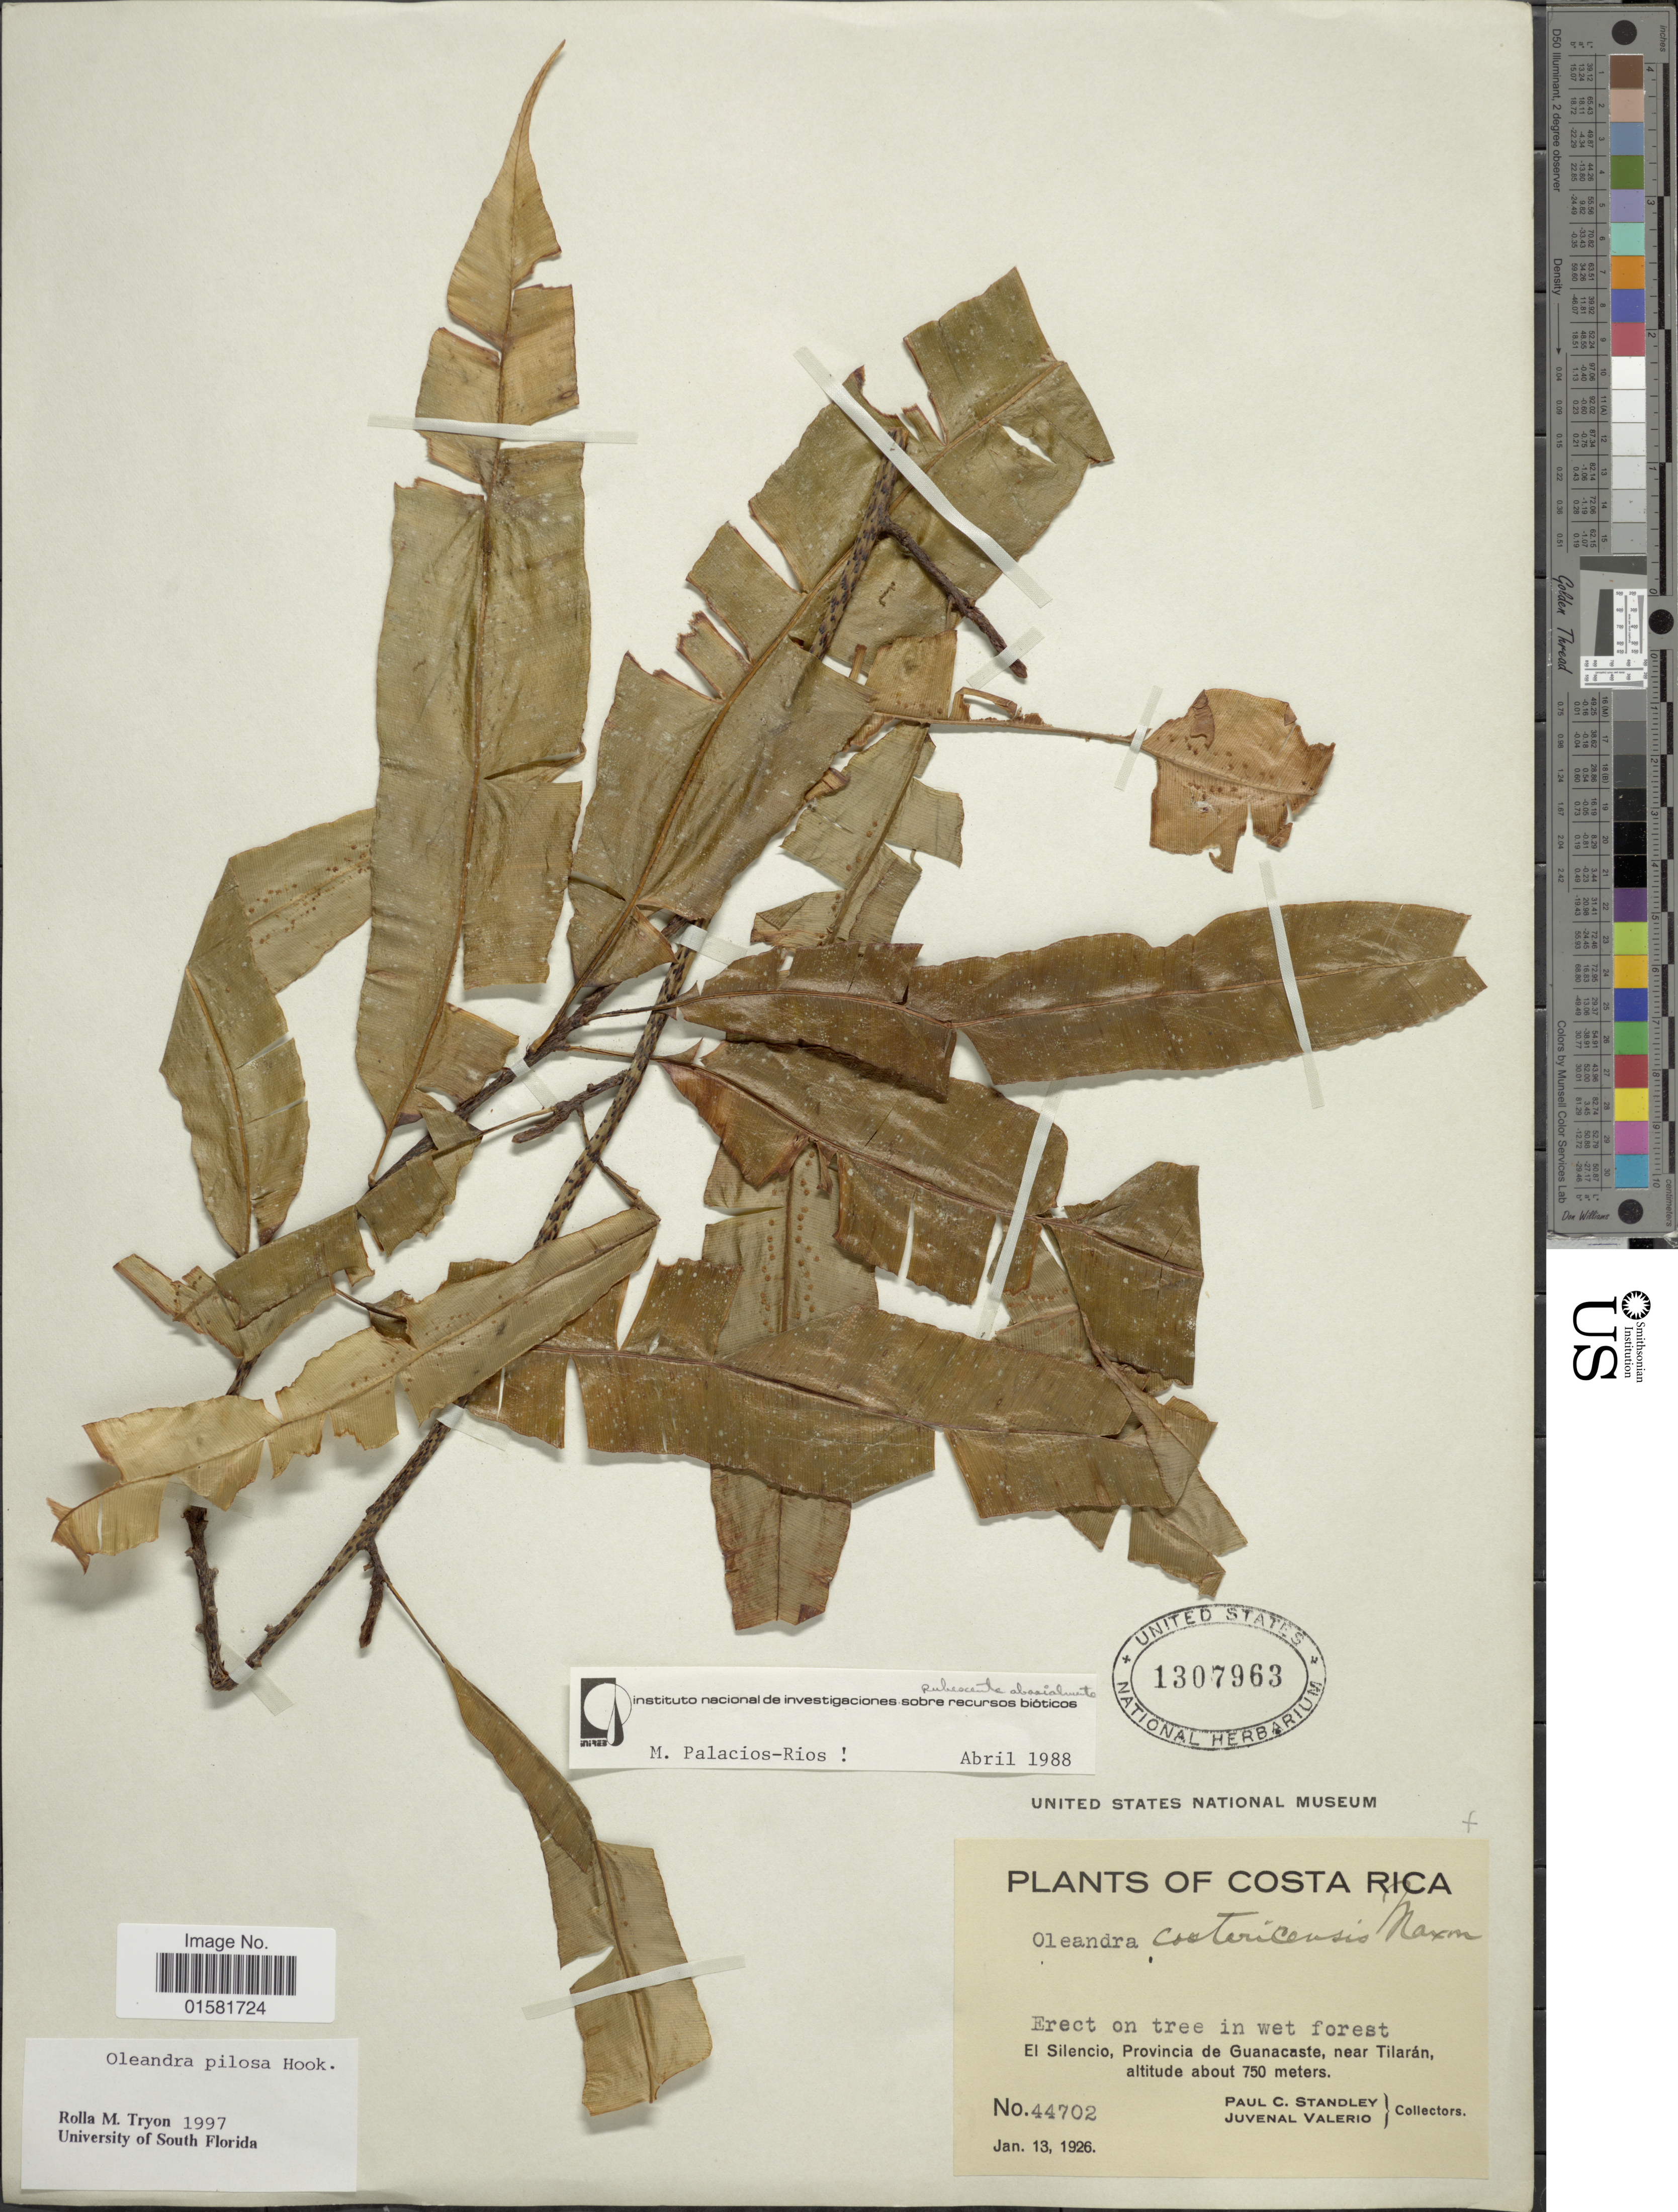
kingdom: Plantae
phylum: Tracheophyta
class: Polypodiopsida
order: Polypodiales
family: Oleandraceae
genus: Oleandra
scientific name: Oleandra pilosa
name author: Hook.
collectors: P. C. Standley & J. Valerio R.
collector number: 44702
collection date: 1926-01-13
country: Costa Rica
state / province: Guanacaste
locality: Costa Rica, El Silencio, Provincia de Guanacaste, near Tilaran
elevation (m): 750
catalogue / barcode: US 1307963